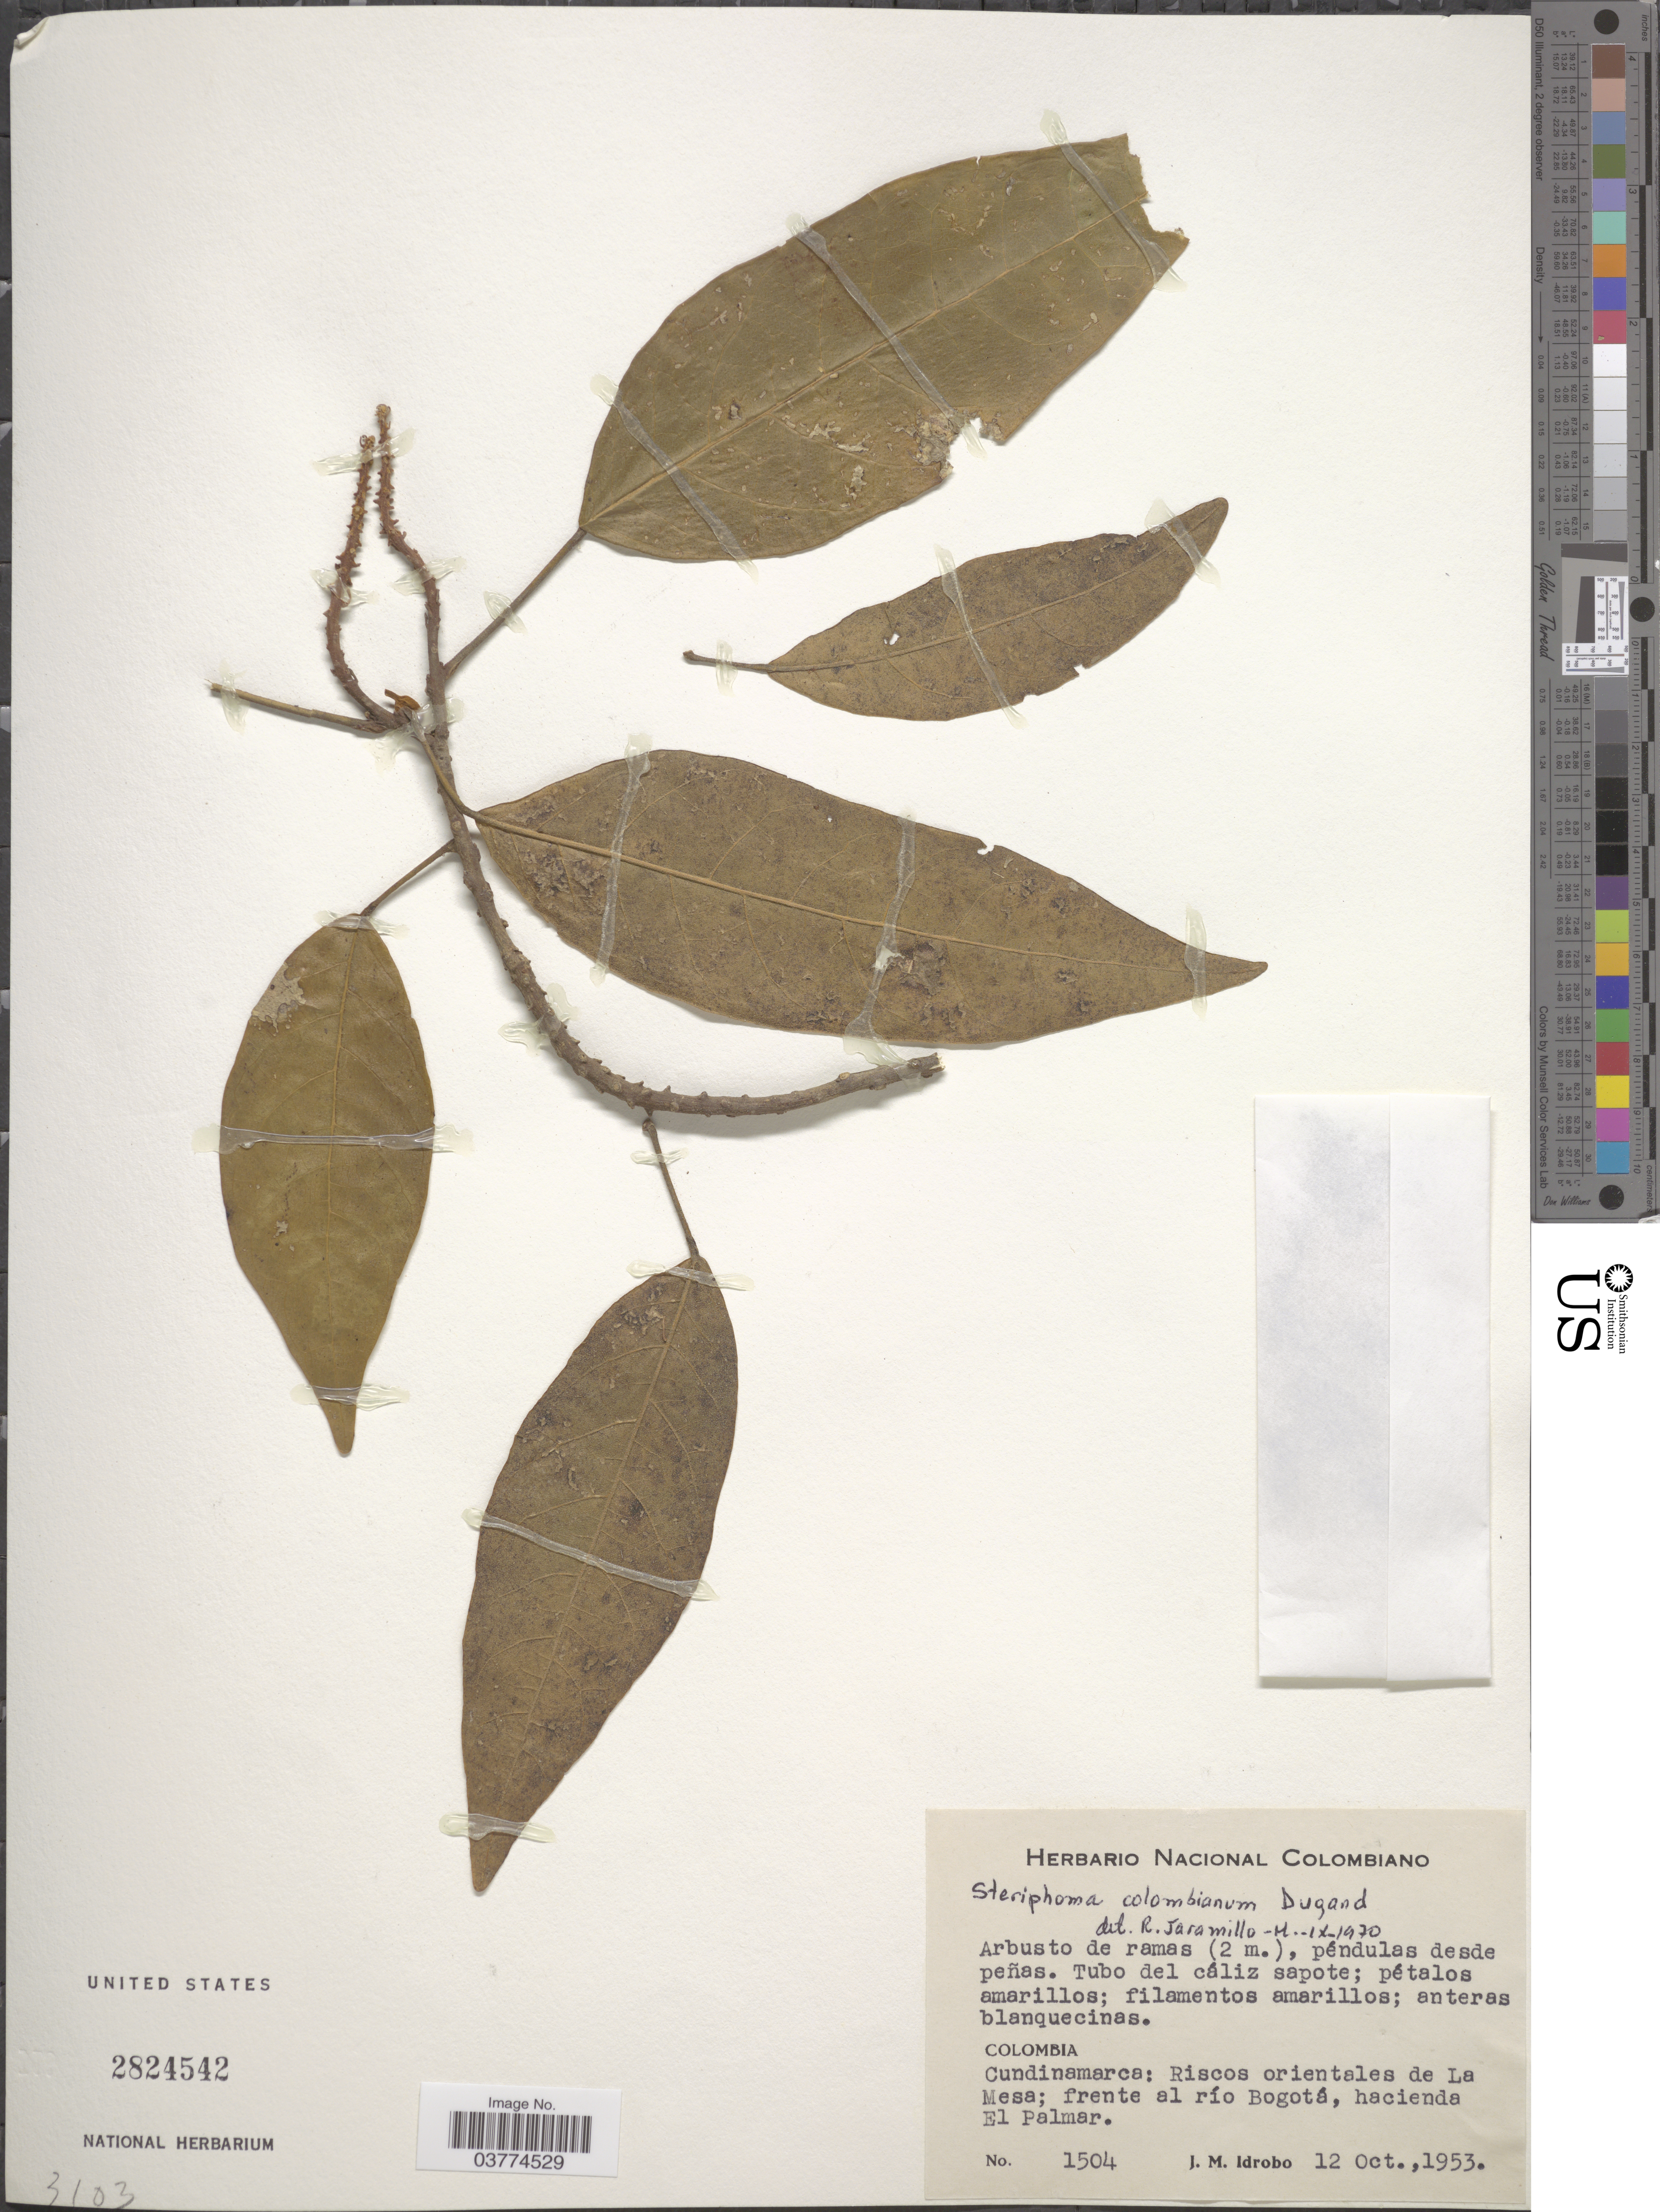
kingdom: Plantae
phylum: Tracheophyta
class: Magnoliopsida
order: Brassicales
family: Capparaceae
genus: Steriphoma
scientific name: Steriphoma colombianum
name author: Dugand G.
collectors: J. M. Idrobo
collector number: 1504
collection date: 1953-10-12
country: Colombia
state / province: Cundinamarca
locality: Riscos orientales de La Mesa; frente al río Bogotá, hacienda El Palmar.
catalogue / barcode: US 2824542